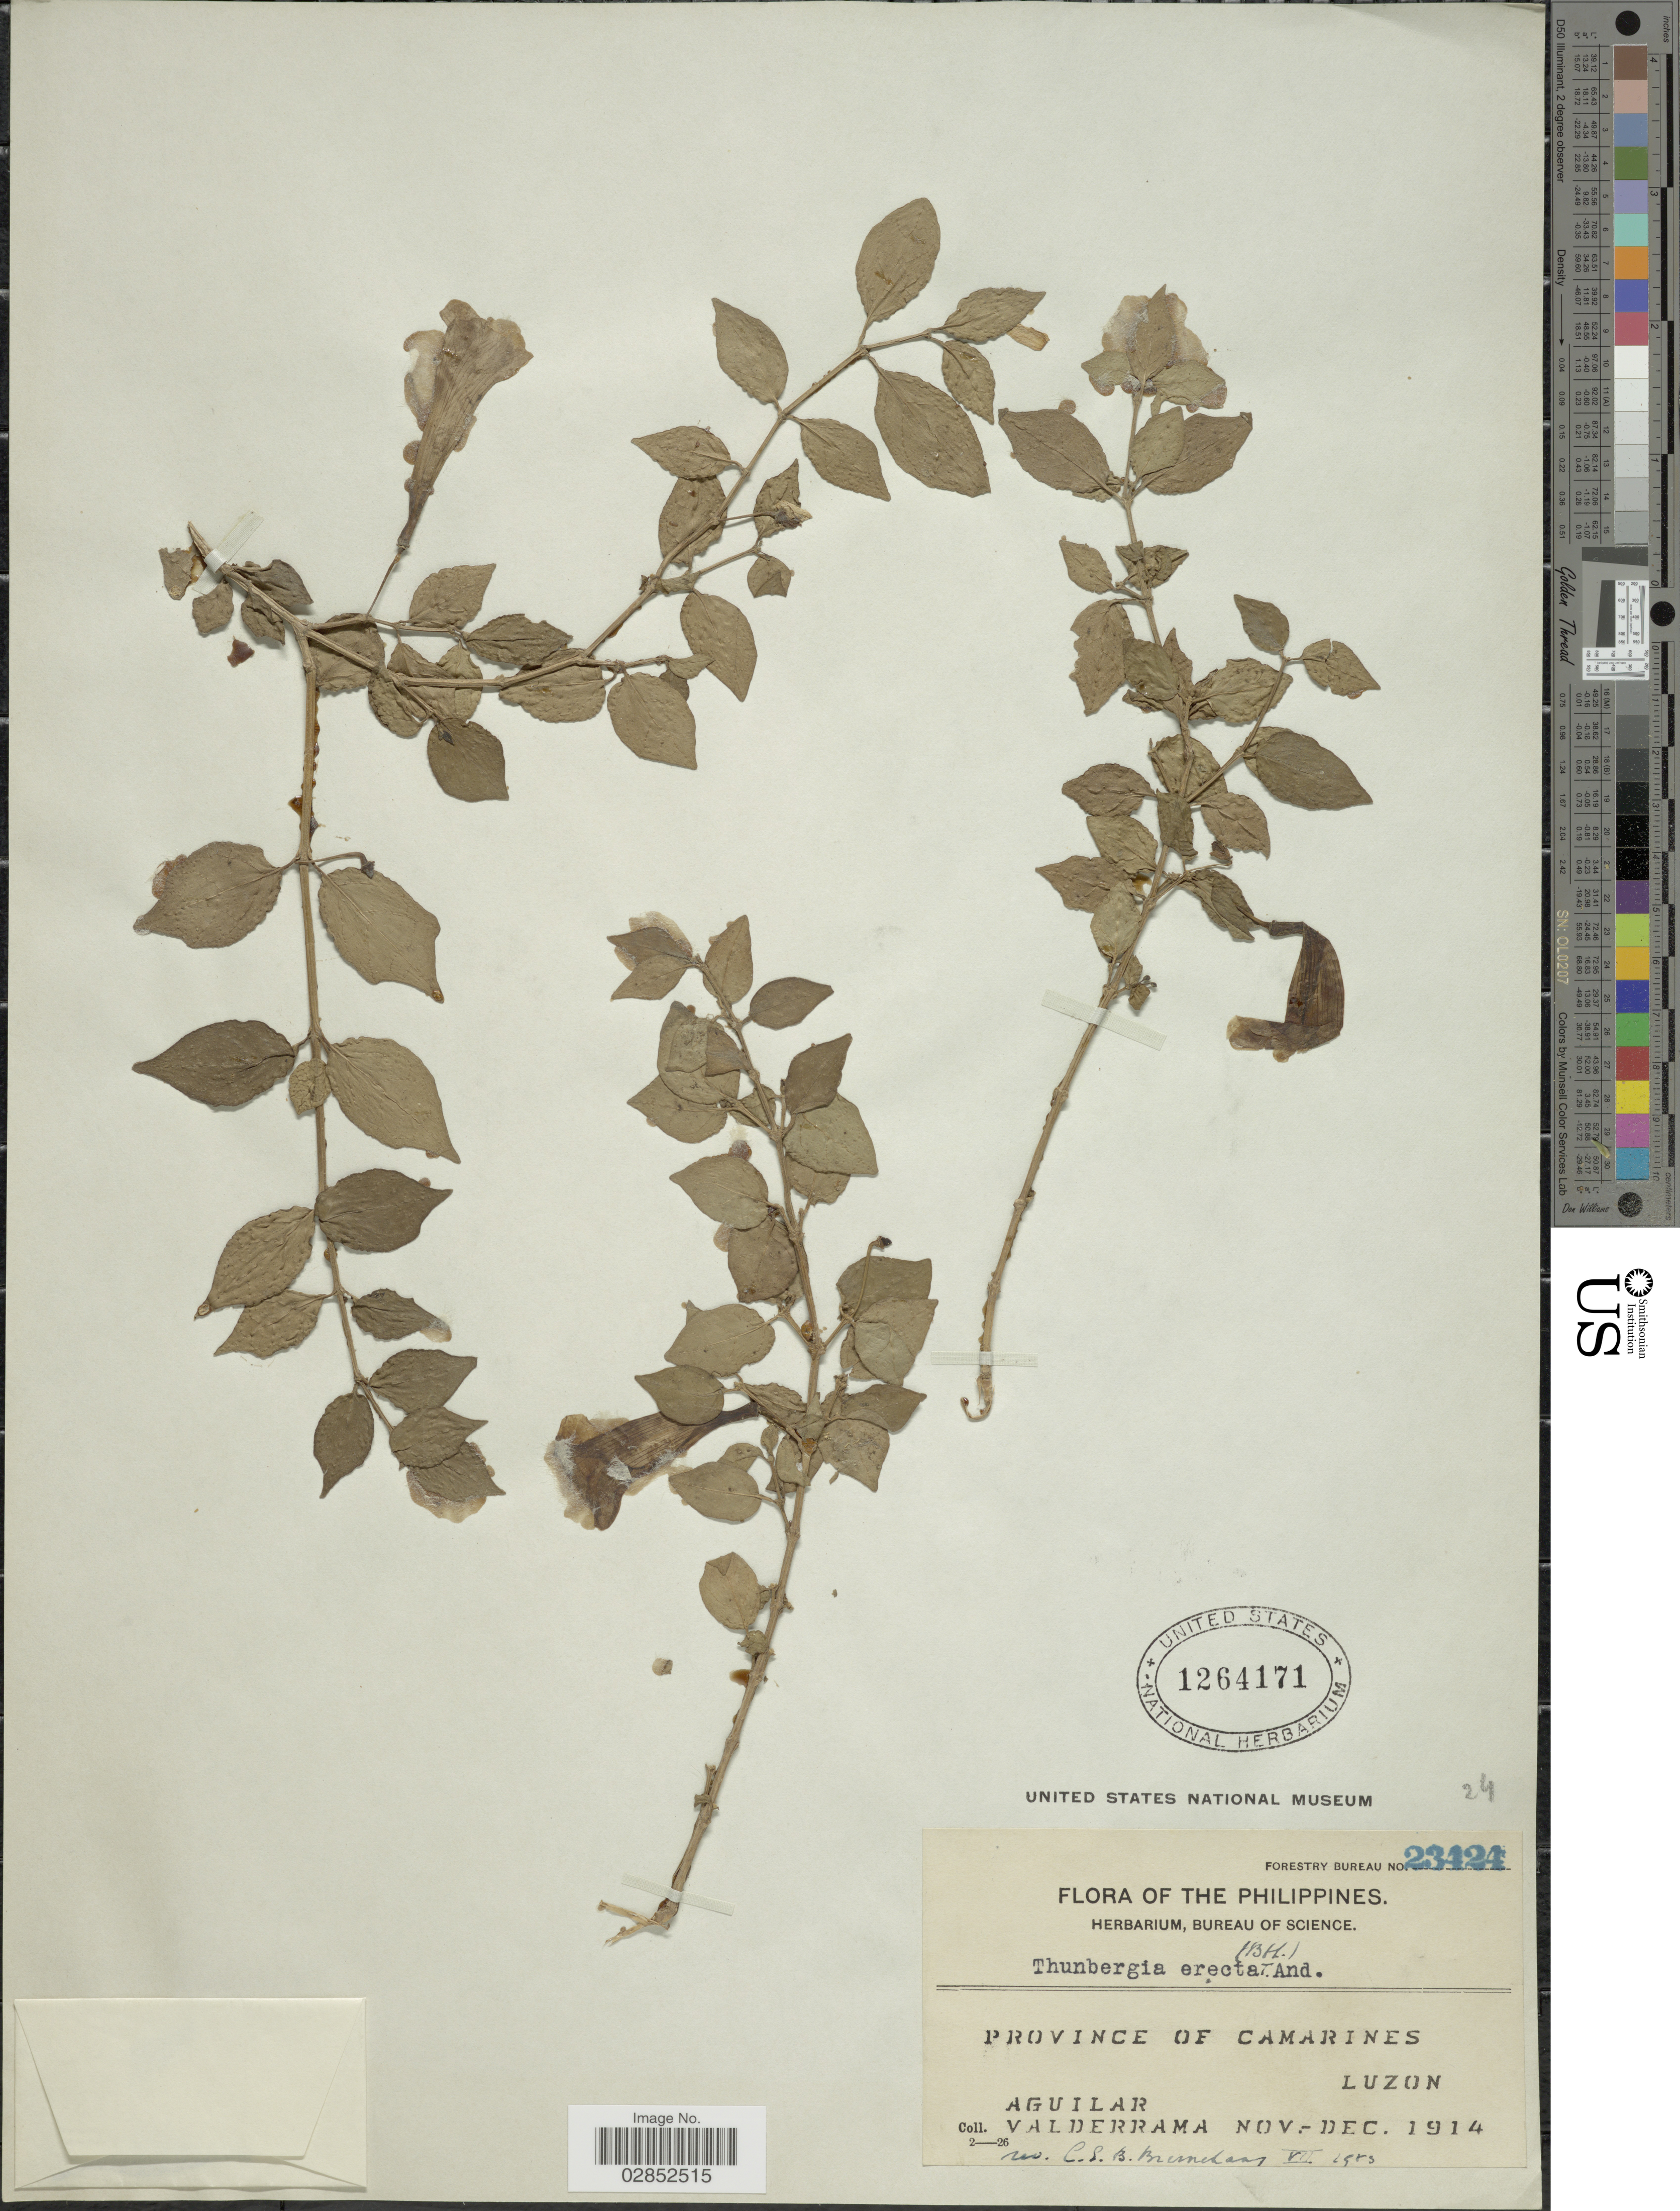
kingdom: Plantae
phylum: Tracheophyta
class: Magnoliopsida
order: Lamiales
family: Acanthaceae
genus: Thunbergia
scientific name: Thunbergia erecta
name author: (Benth.) T. Anderson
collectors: -. Aguilar & -. Valderrama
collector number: Forestry Bureau 23424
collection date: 1914-11/1914-12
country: Philippines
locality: Province of Camarines, Luzon.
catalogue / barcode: US 1264171